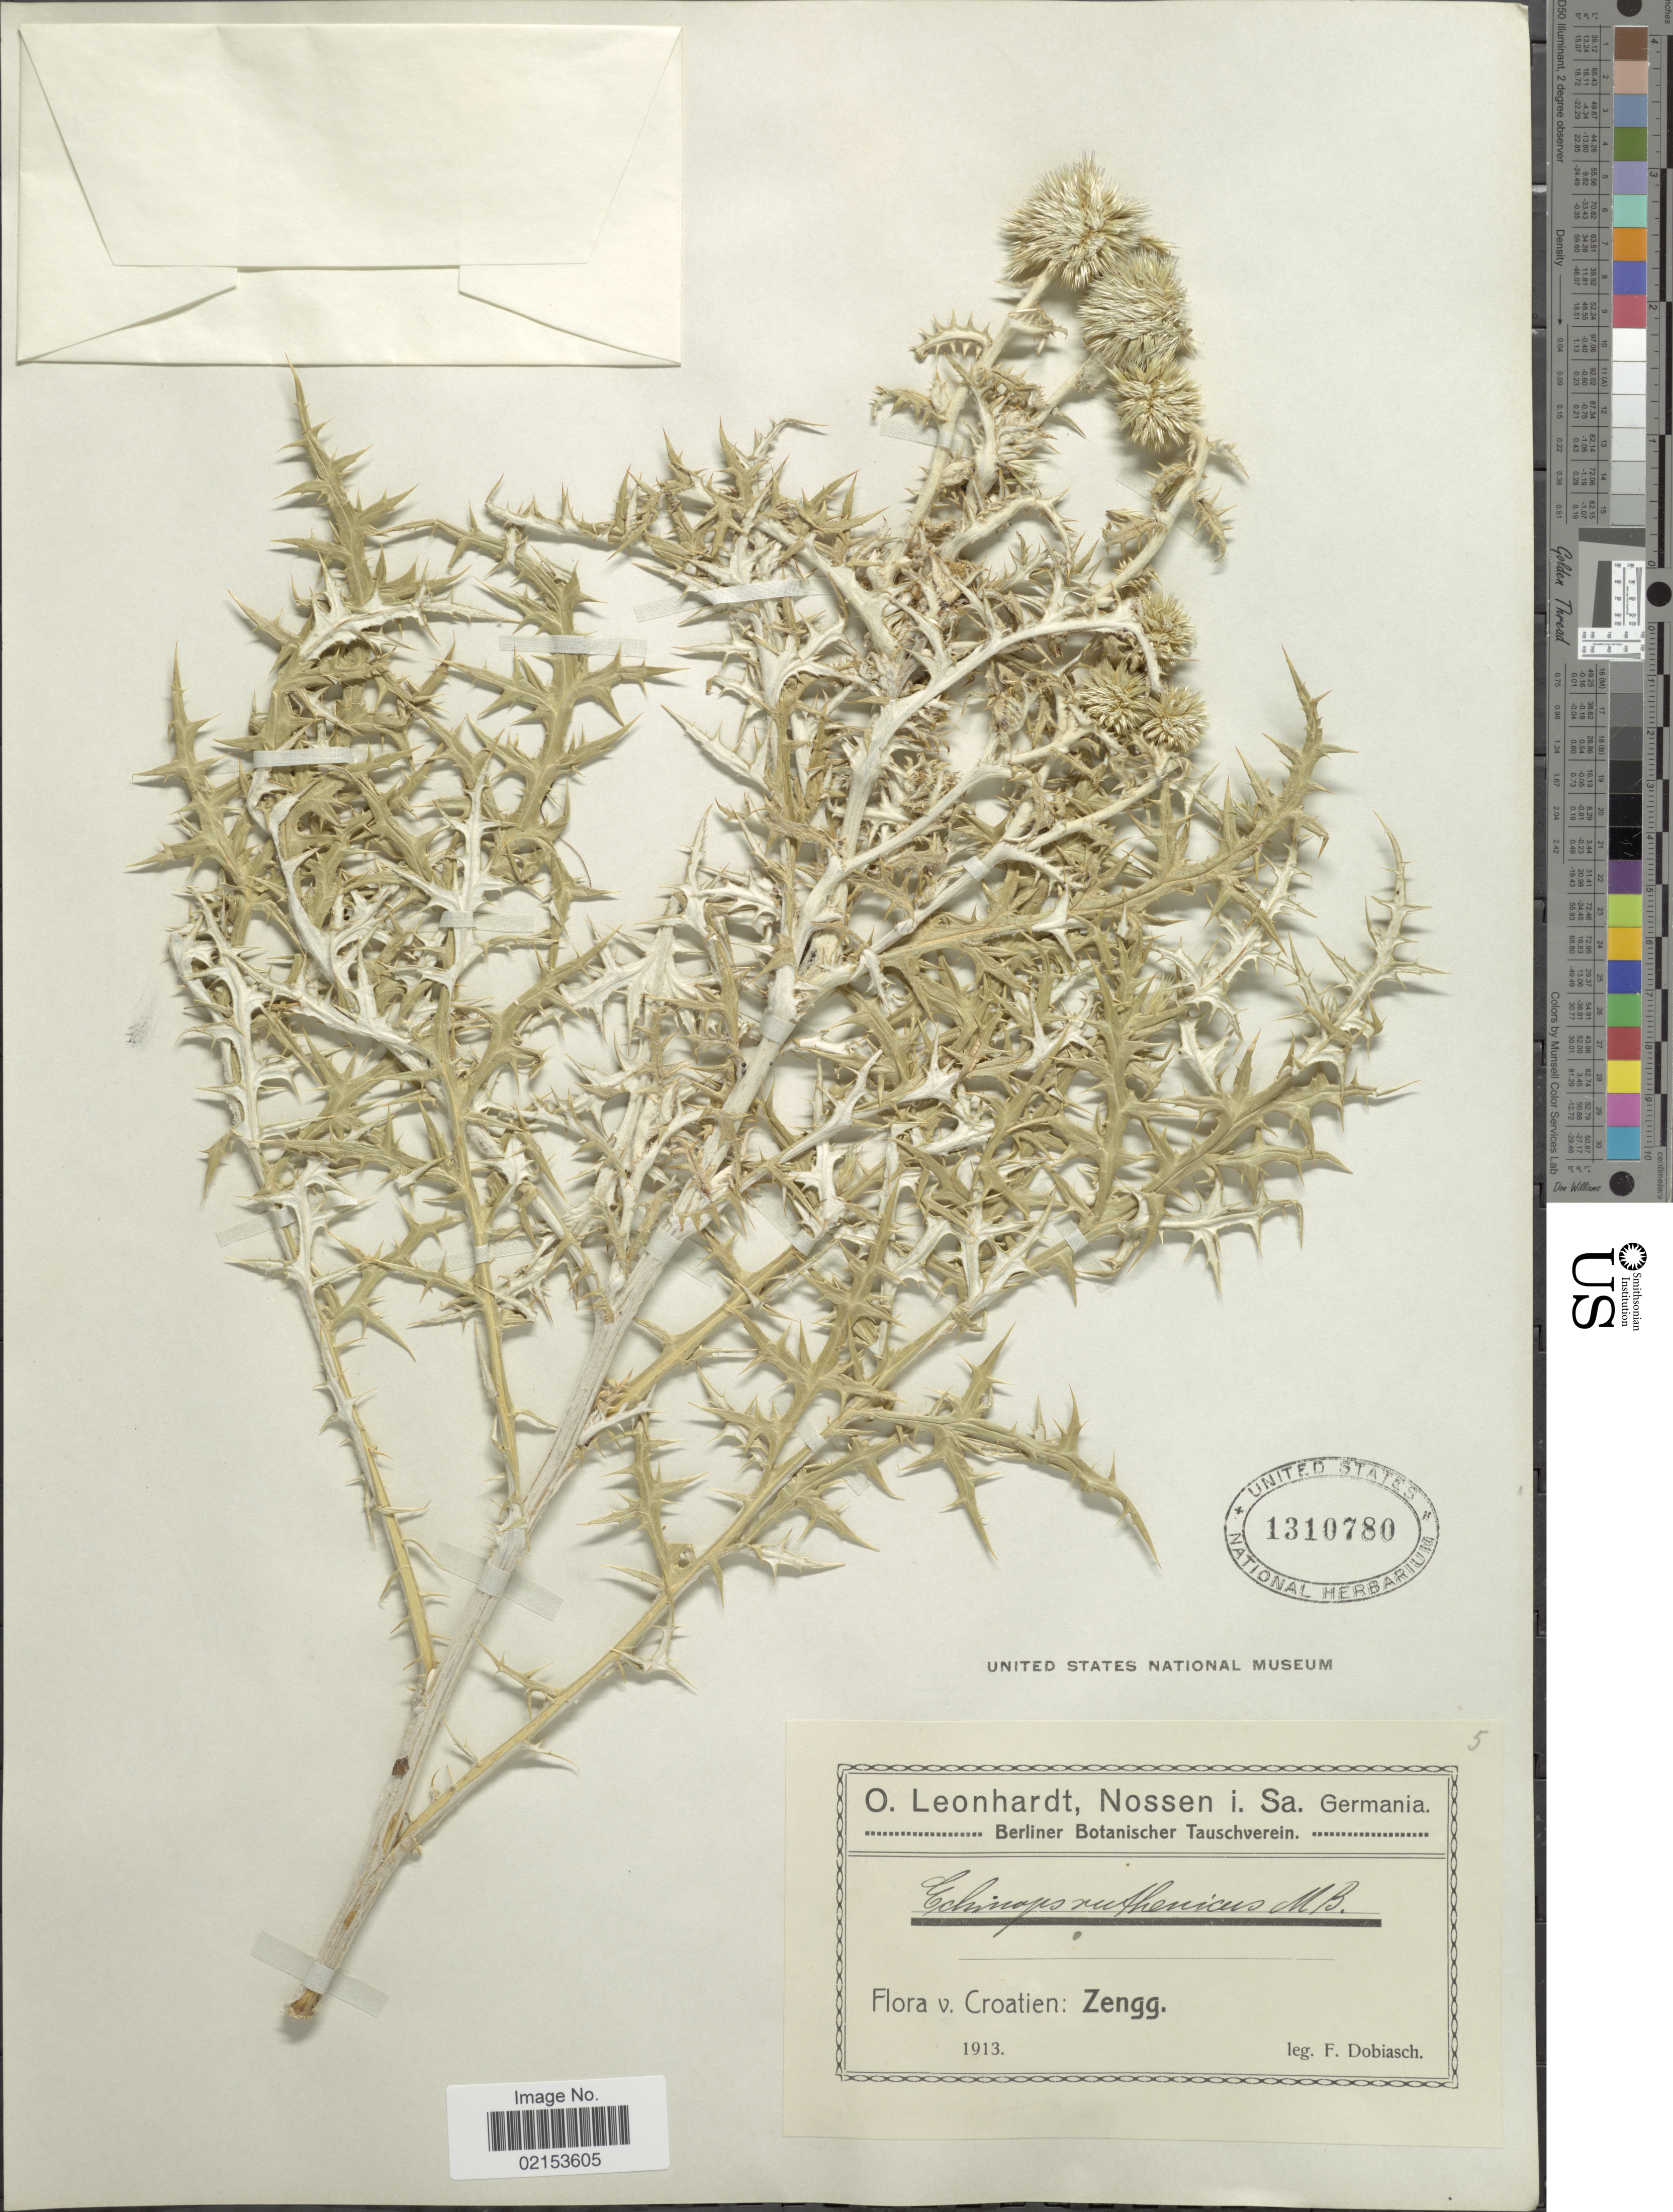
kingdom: Plantae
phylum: Tracheophyta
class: Magnoliopsida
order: Asterales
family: Asteraceae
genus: Echinops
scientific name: Echinops ritro subsp. ruthenicus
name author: (M. Bieb.) Nyman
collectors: F. Dobiasch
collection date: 1913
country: Croatia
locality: Zengg.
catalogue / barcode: US 1310780